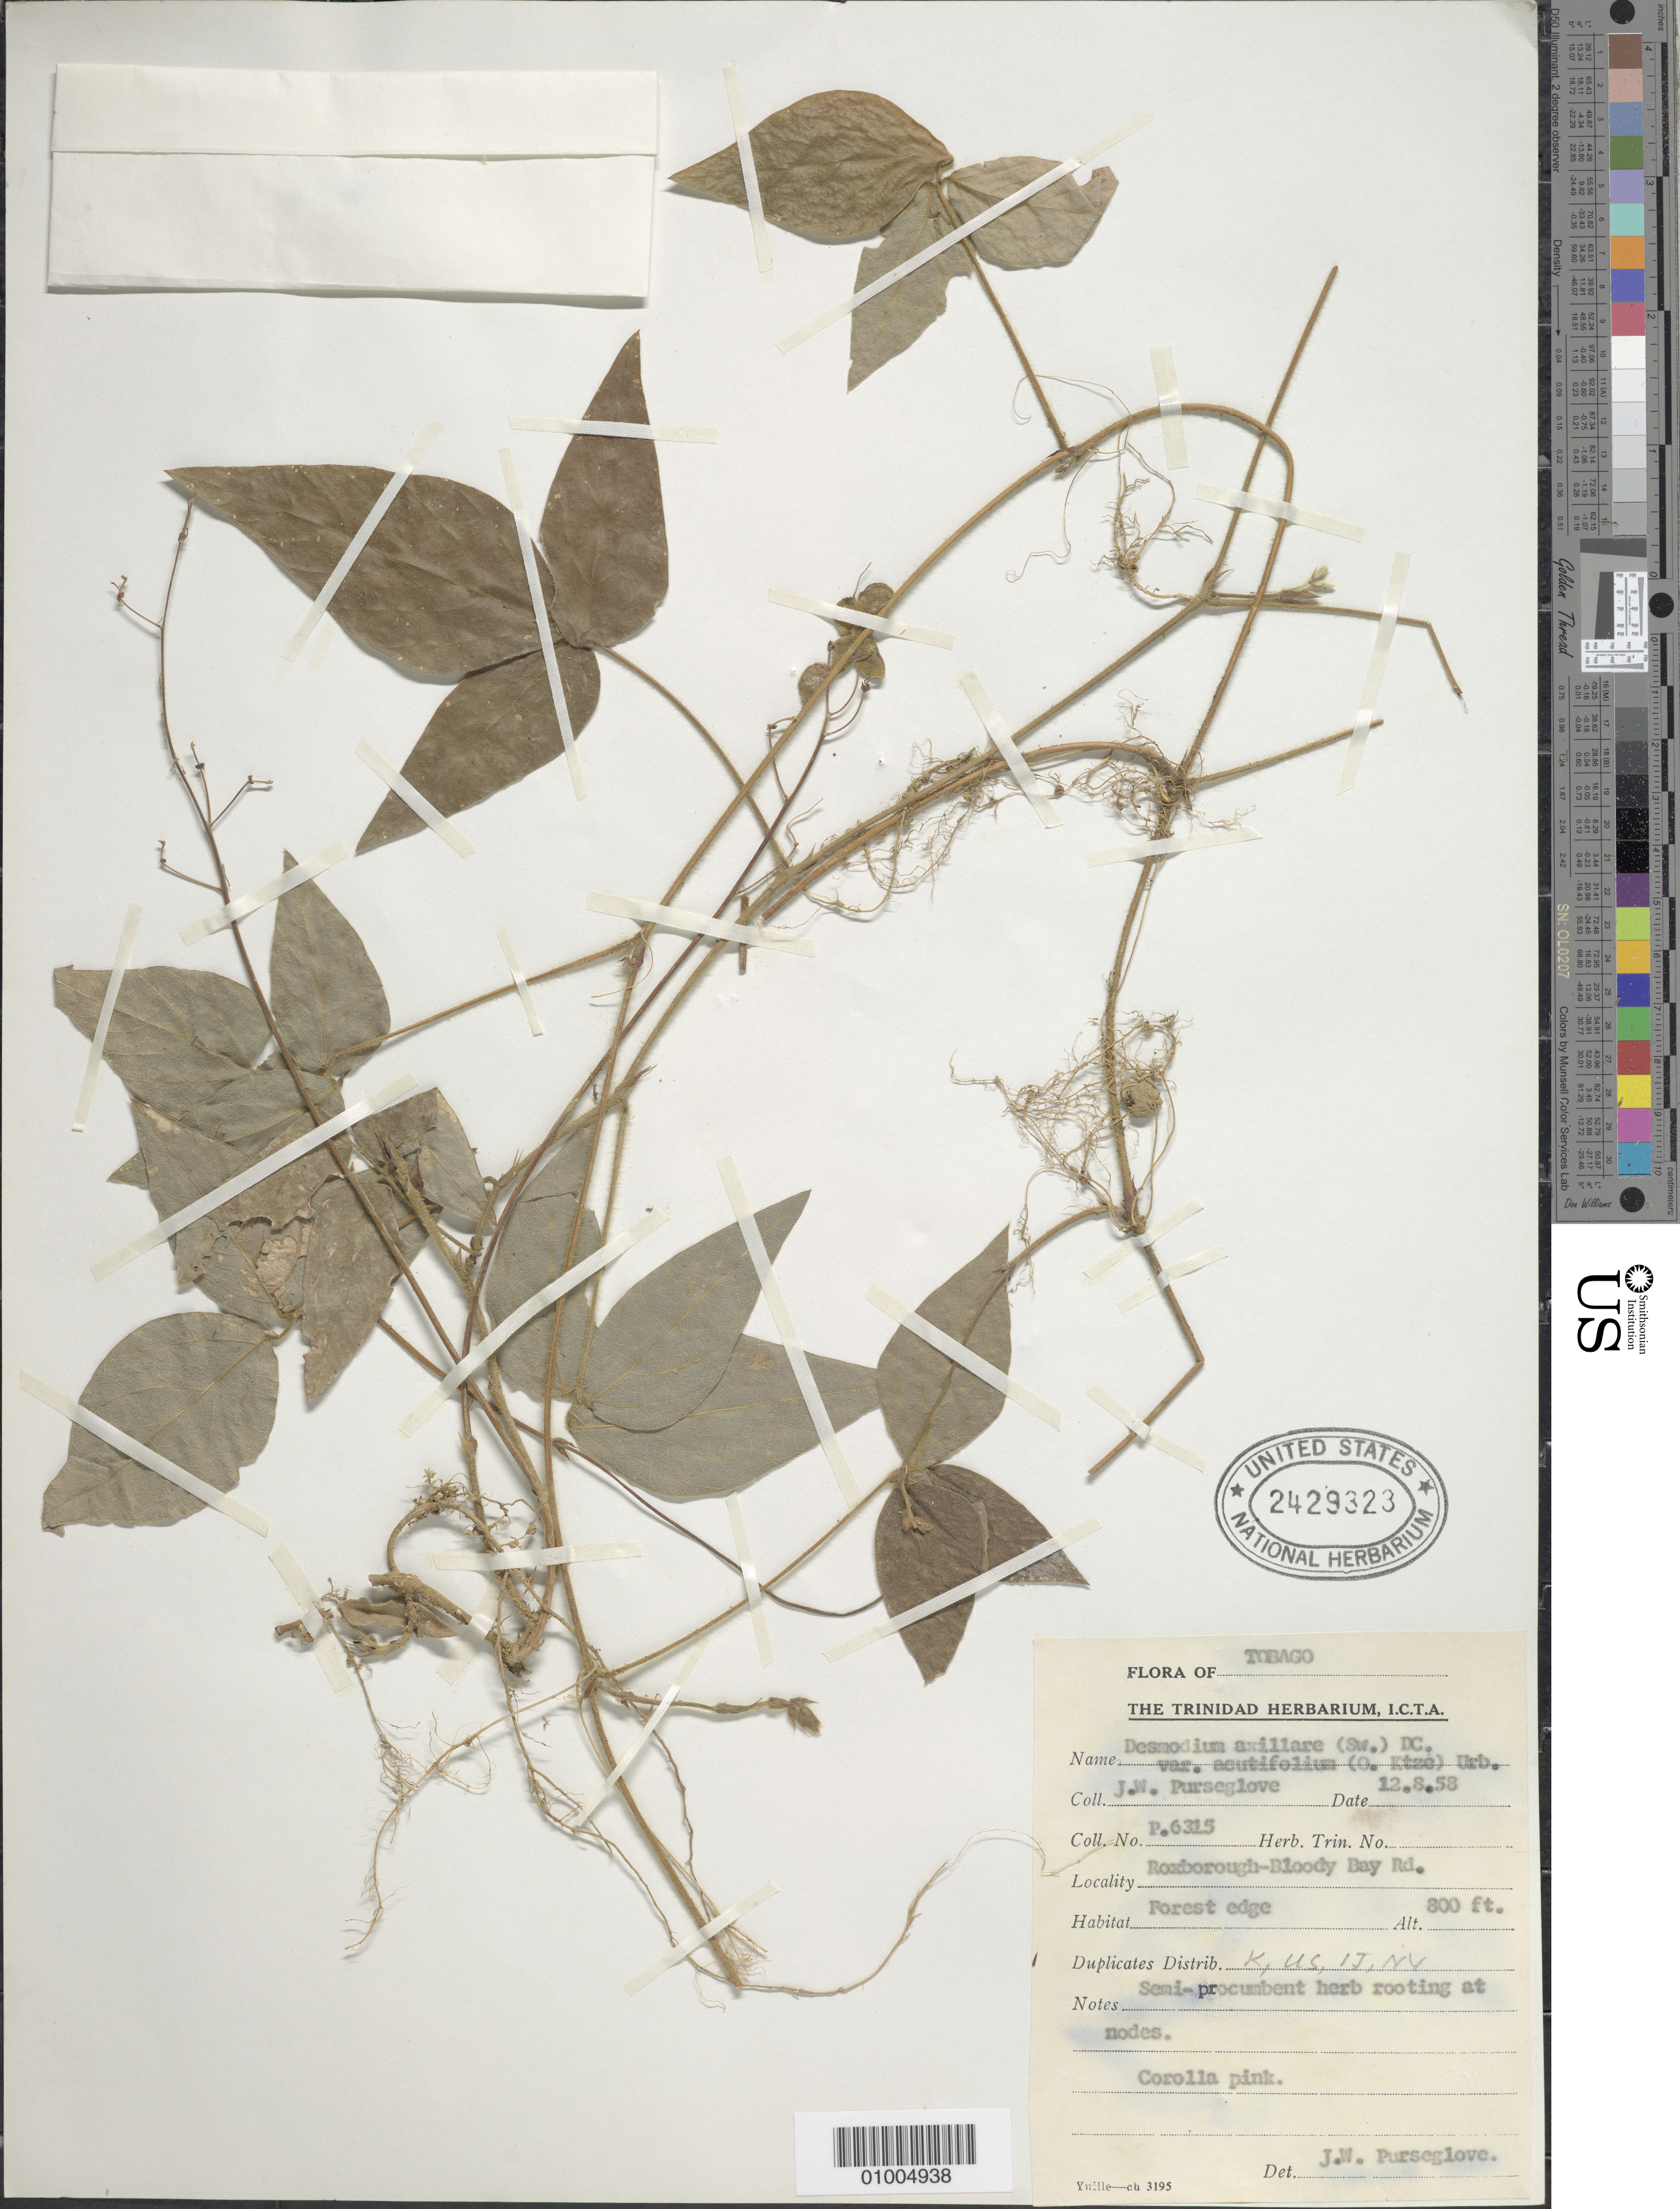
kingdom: Plantae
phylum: Tracheophyta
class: Magnoliopsida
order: Fabales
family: Fabaceae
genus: Desmodium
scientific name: Desmodium axillare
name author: (Sw.) DC.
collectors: J. Purseglove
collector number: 6315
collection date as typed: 12 Aug 1958 or 08 Dec 1958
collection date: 1958-08-12 or 1958-12-08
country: Trinidad and Tobago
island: Tobago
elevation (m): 244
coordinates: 0 N, 0 E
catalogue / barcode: US 2429323